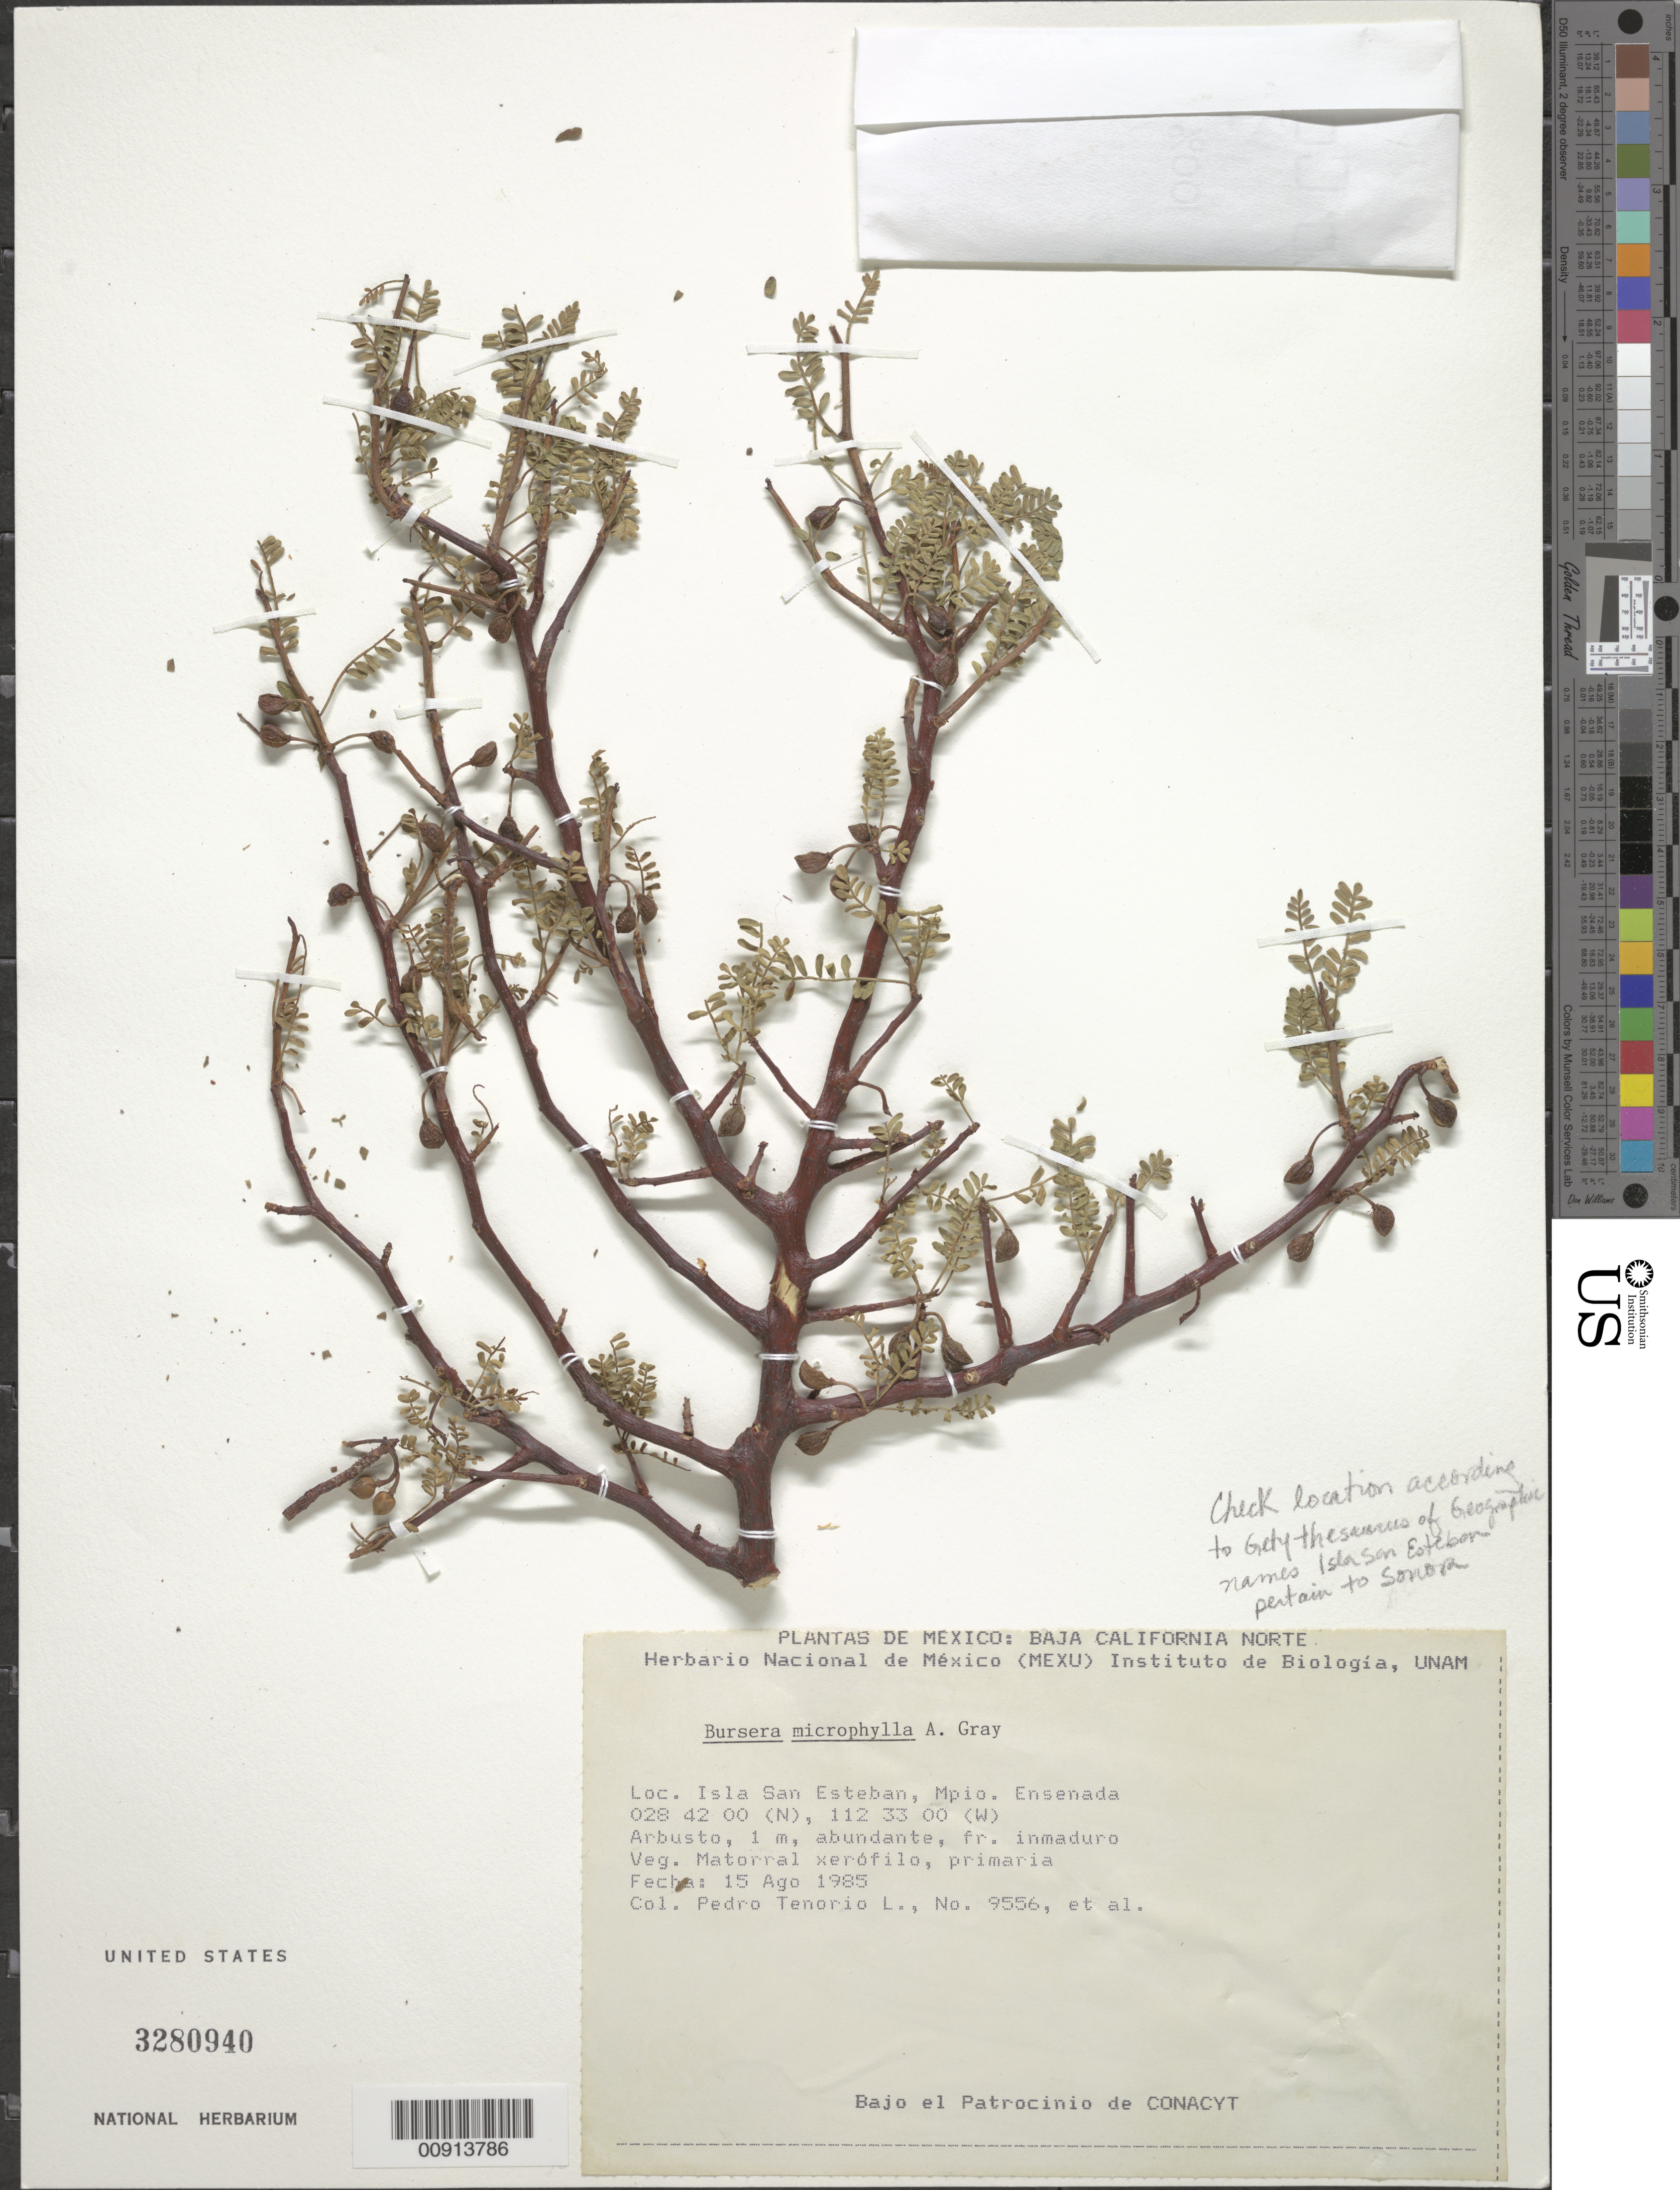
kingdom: Plantae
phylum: Tracheophyta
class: Magnoliopsida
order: Sapindales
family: Burseraceae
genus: Bursera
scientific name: Bursera microphylla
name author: A. Gray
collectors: P. Tenorio L. & et al.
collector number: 9556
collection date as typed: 15 Aug 1985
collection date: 1985-08-15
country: Mexico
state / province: Baja California Norte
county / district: Ensenada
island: Isla San Esteban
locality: Isla San Esteban, Mpio. Ensenada. Baja California Norte.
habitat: Matorral xerófilo, primaria.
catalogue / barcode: US 3280940